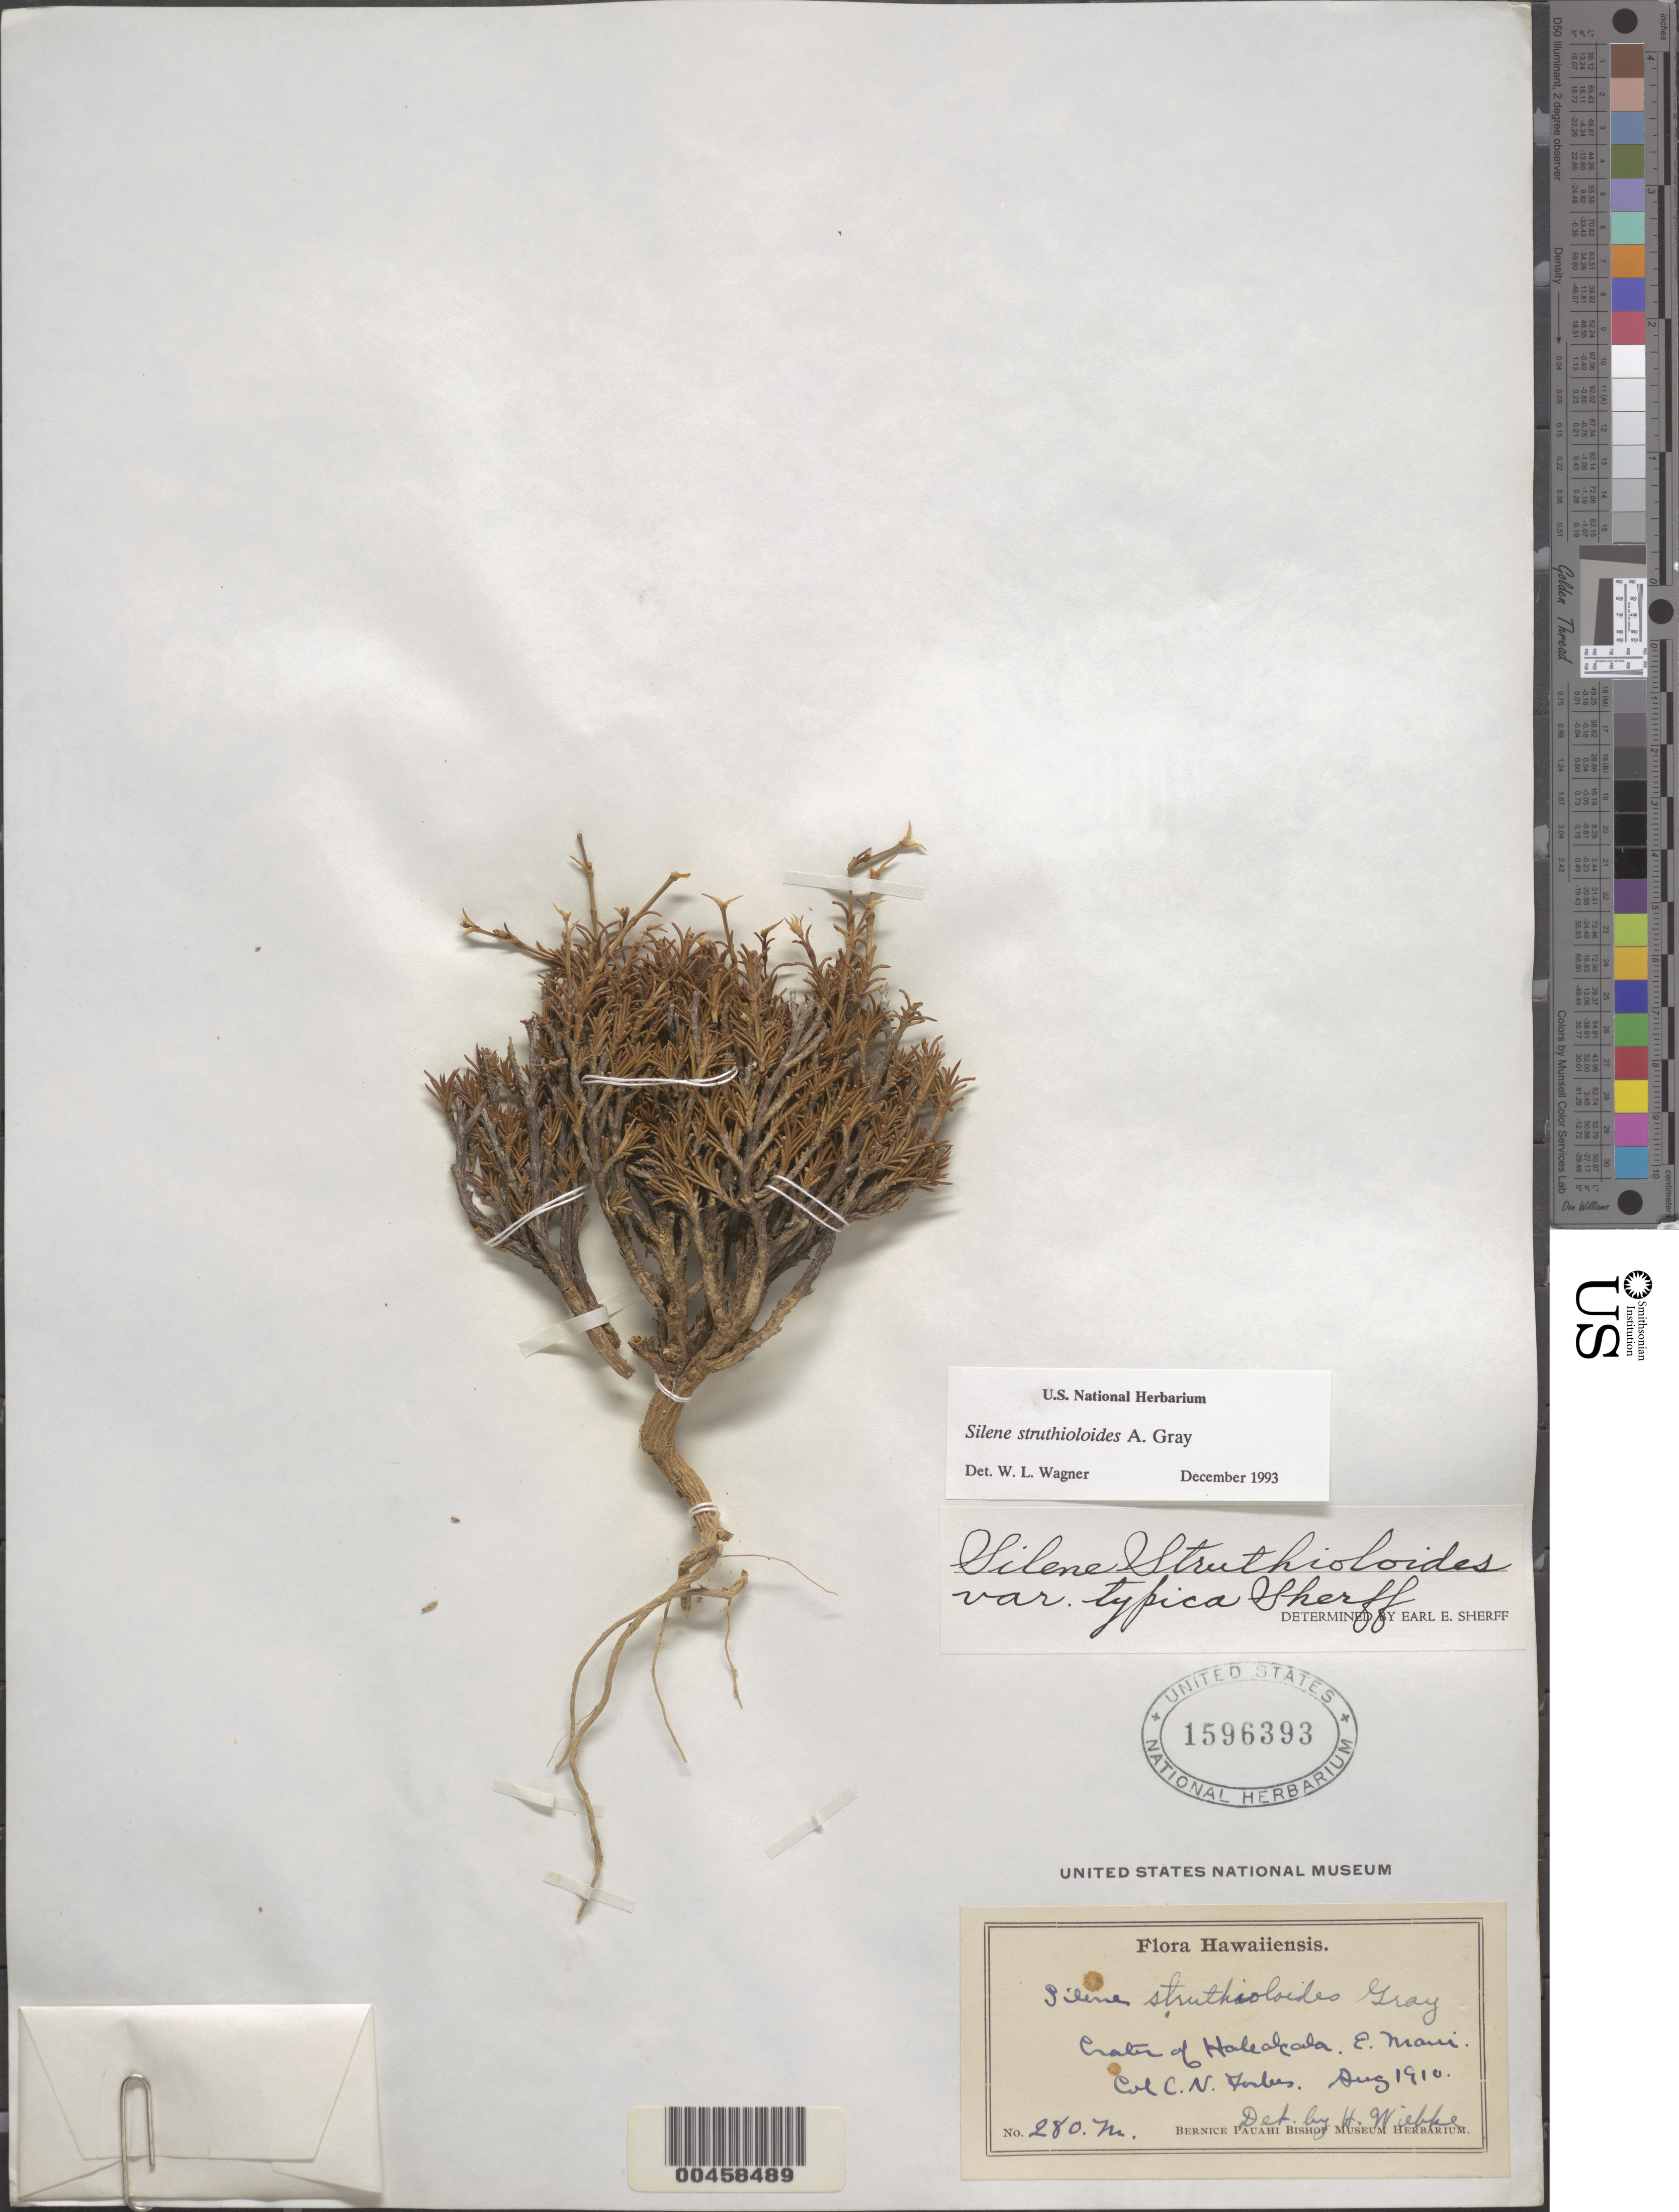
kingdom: Plantae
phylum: Tracheophyta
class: Magnoliopsida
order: Caryophyllales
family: Caryophyllaceae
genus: Silene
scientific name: Silene struthioloides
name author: A. Gray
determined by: Wagner, W. L., (BOT), Smithsonian Institution - National Museum of Natural History (UNITED STATES)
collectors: C. N. Forbes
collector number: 280.M.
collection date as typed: Aug 1910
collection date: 1910-08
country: United States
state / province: Hawaii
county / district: Maui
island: Maui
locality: Crater of Haleakala, E. Maui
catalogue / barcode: US 1596393